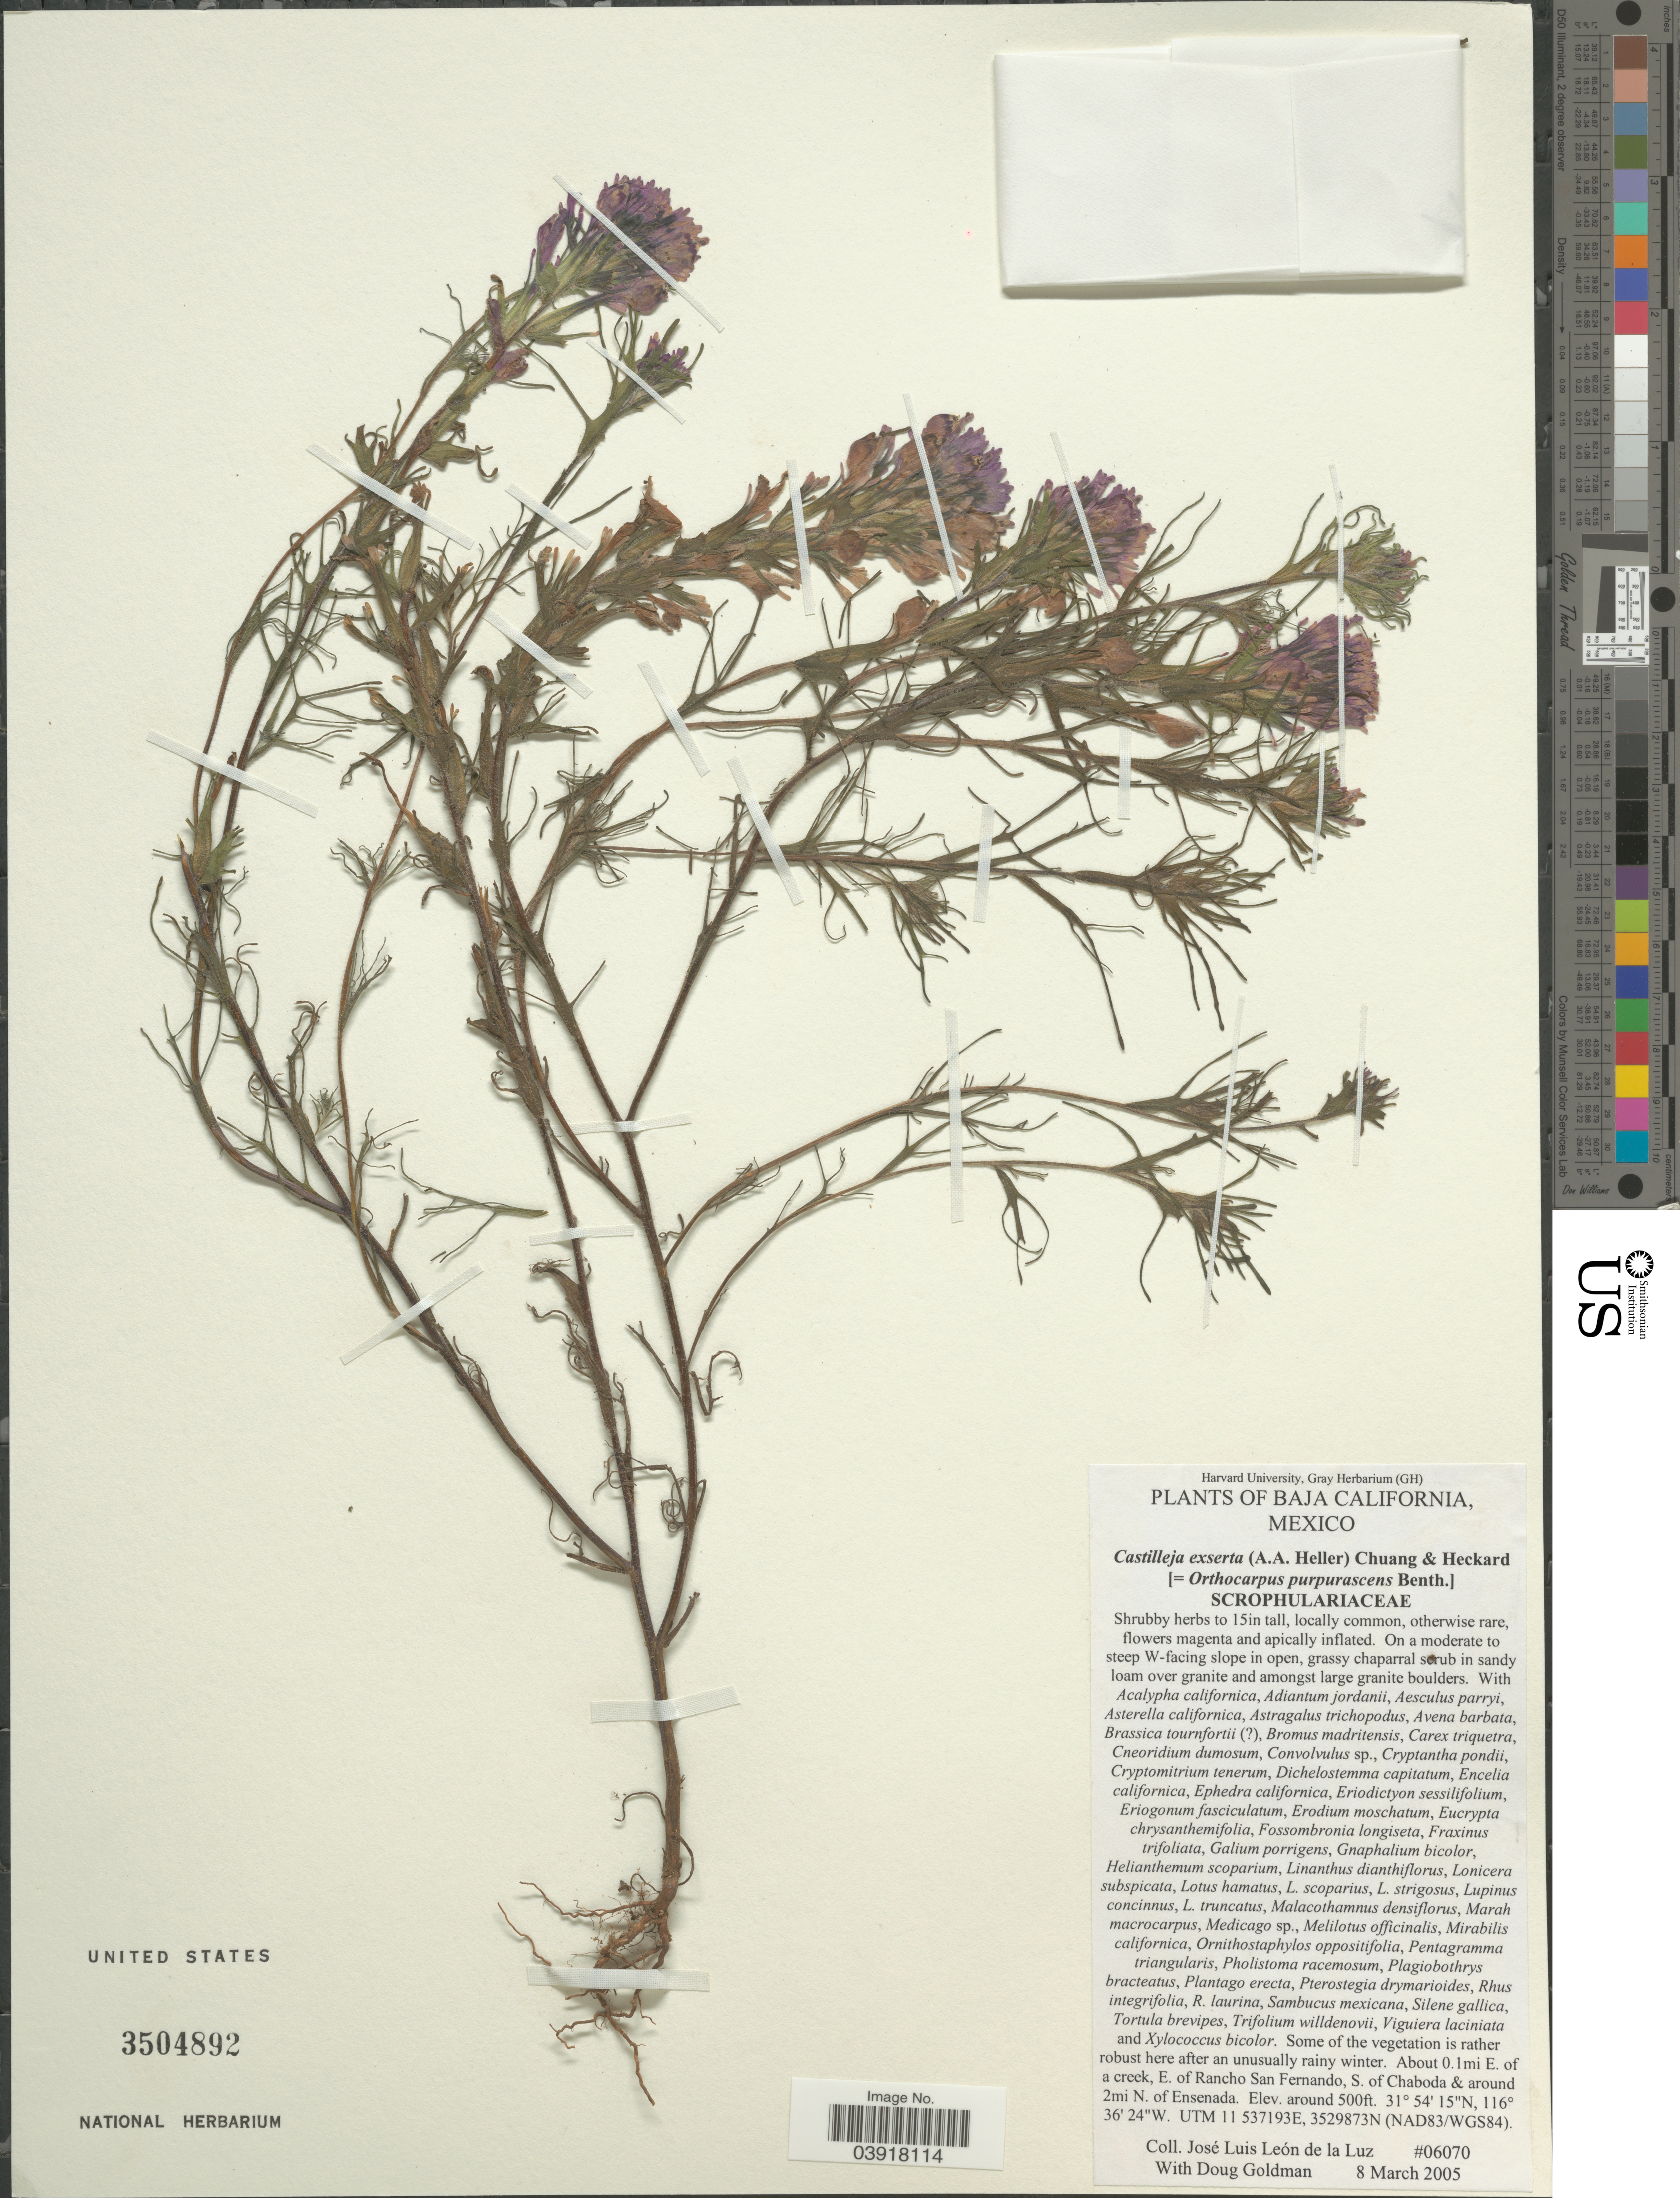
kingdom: Plantae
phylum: Tracheophyta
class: Magnoliopsida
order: Lamiales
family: Orobanchaceae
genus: Orthocarpus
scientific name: Orthocarpus purpurascens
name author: Benth.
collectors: J. L. León de la Luz & D. Goldman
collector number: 06070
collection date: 2005-03-08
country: Mexico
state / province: Baja California Norte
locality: About 0.1 mi E. of a creek, E. of Rancho San Fernando, S. of Chaboda & around 2 mi. N. of Ensenada. UTM 11 537193E, 3529873N (NAD83/WGS84).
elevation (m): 152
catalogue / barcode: US 3504892